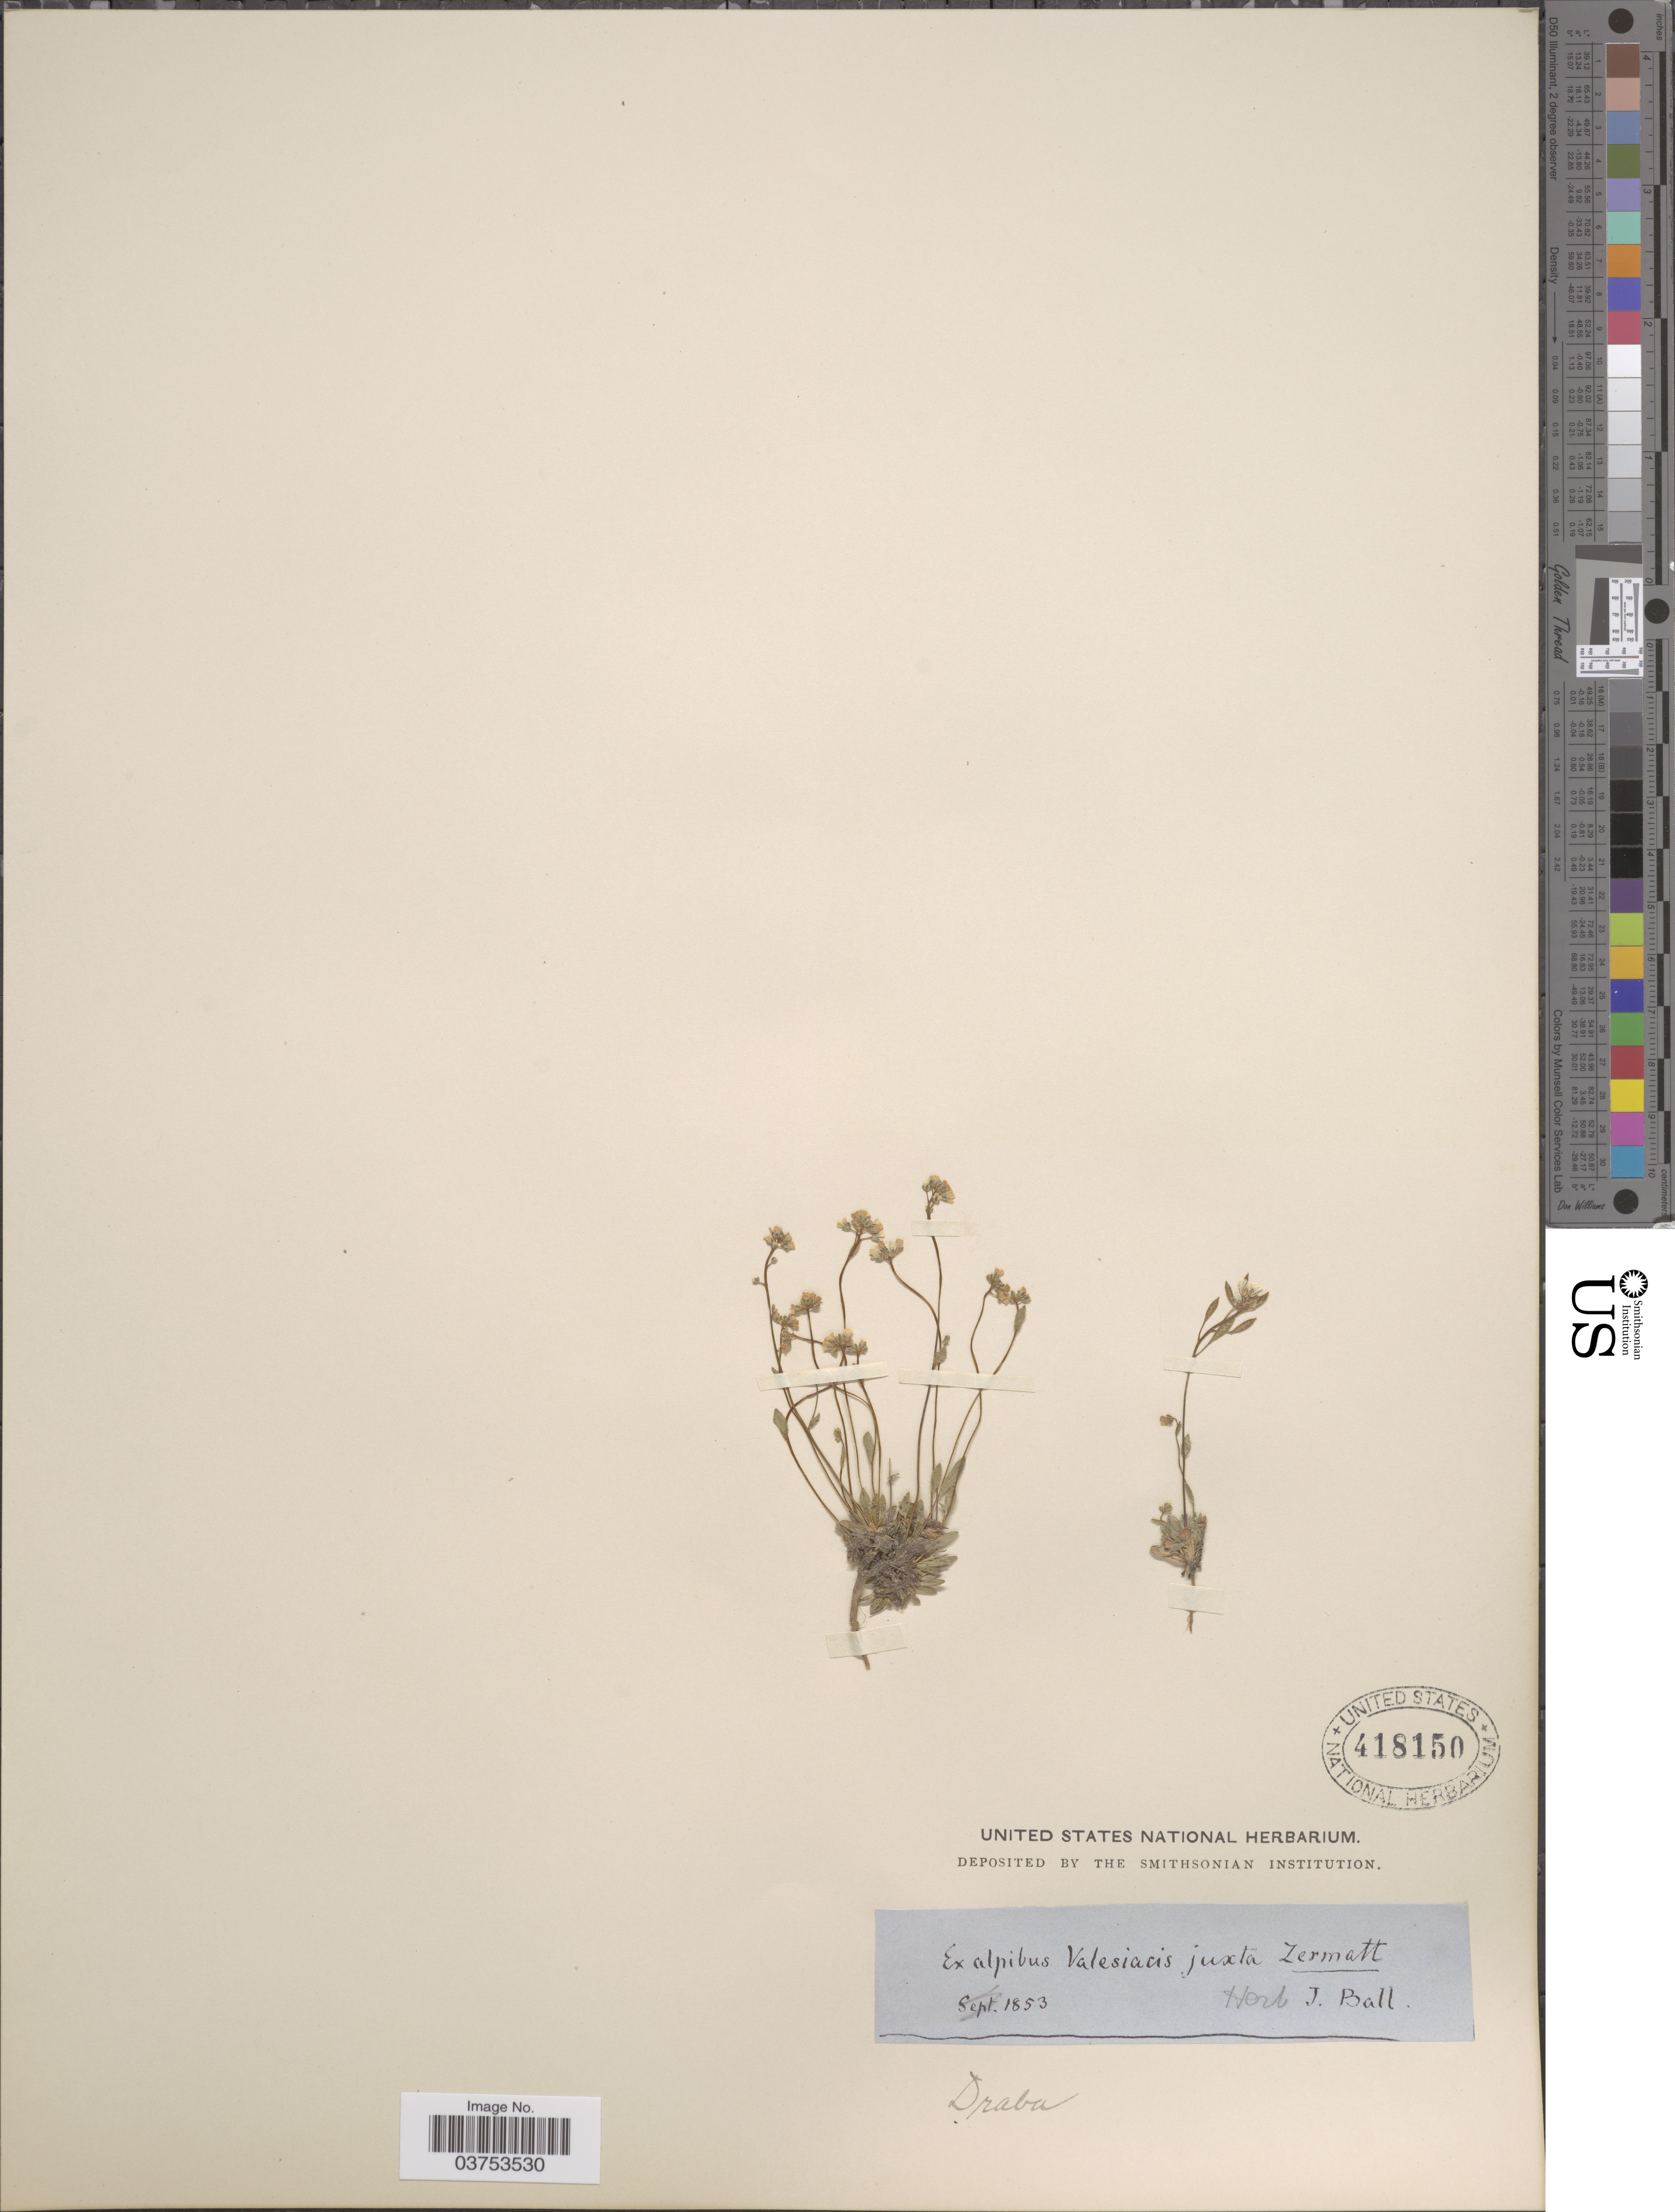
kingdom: Plantae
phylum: Tracheophyta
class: Magnoliopsida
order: Brassicales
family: Brassicaceae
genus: Draba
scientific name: Draba sp.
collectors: ex herb. John Ball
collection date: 1853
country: Switzerland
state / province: Valais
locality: Ex alpibus Valesiacis juxta Zermatt.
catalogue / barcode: US 418150